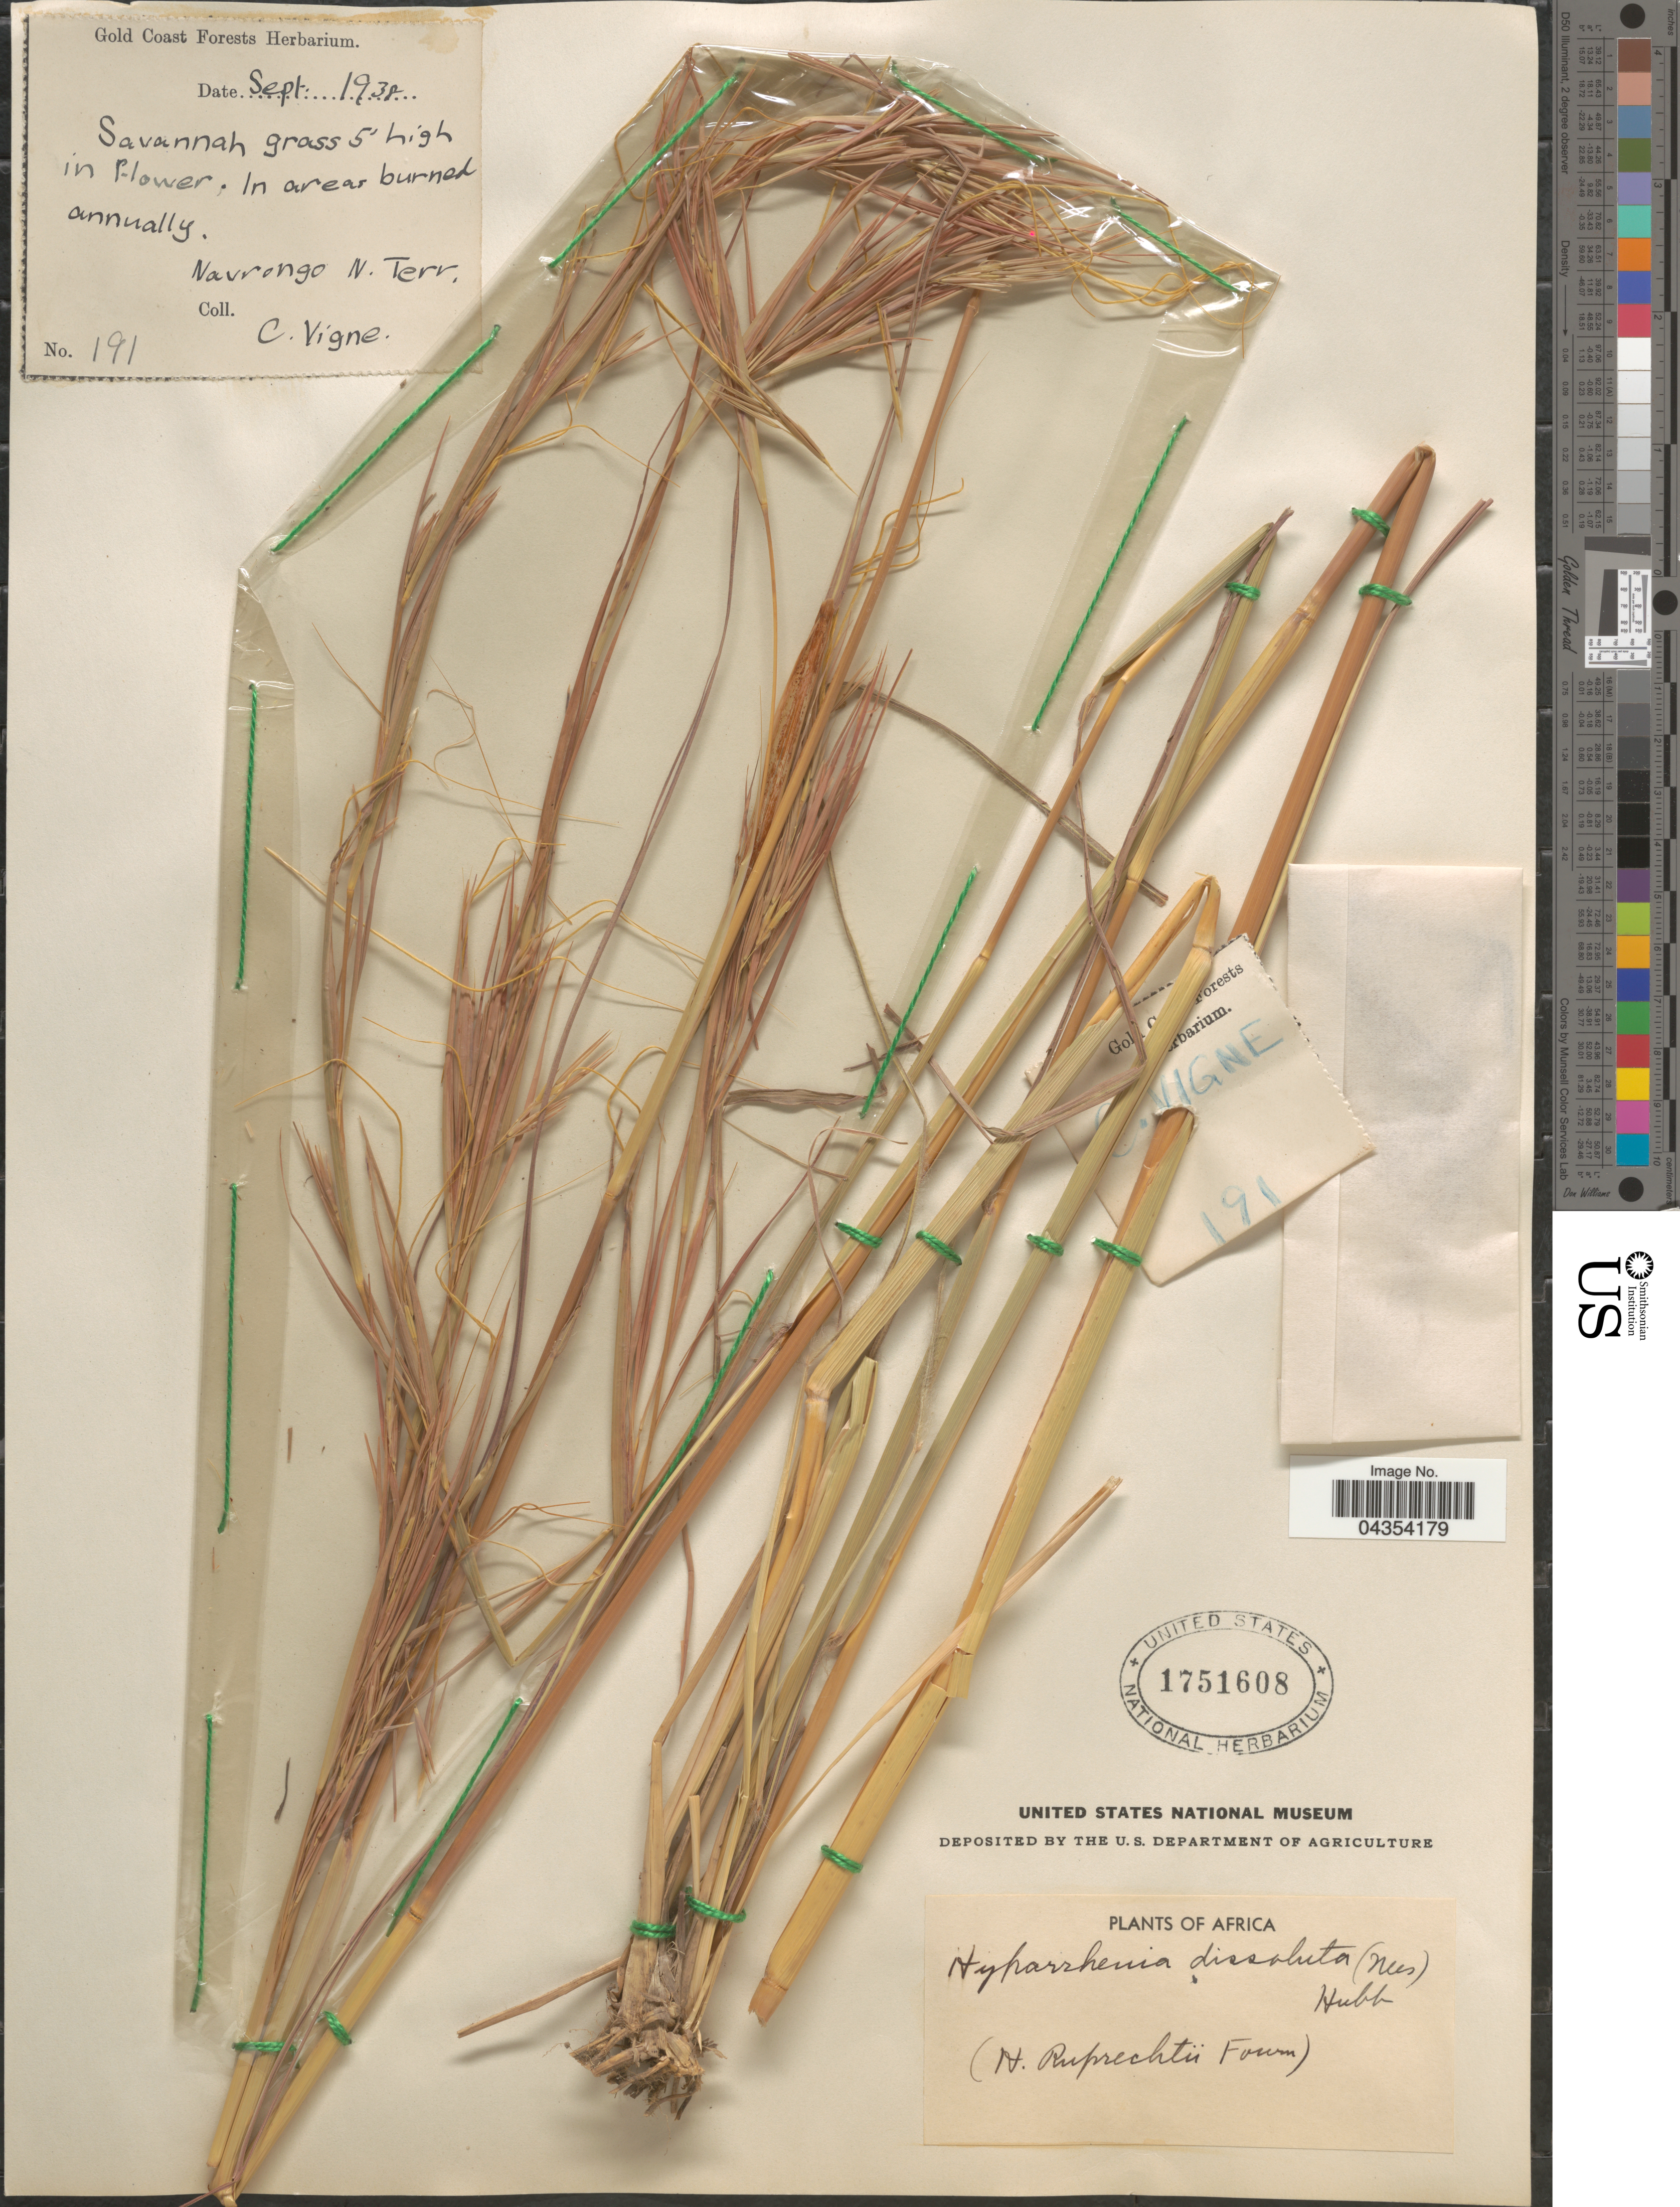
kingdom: Plantae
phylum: Tracheophyta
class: Liliopsida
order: Poales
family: Poaceae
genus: Hyperthelia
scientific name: Hyperthelia dissoluta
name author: (Nees ex Steud.) Clayton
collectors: C. Vigne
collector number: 191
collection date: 1938-09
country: Ghana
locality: Navrongo N. Terr.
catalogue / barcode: US 1751608